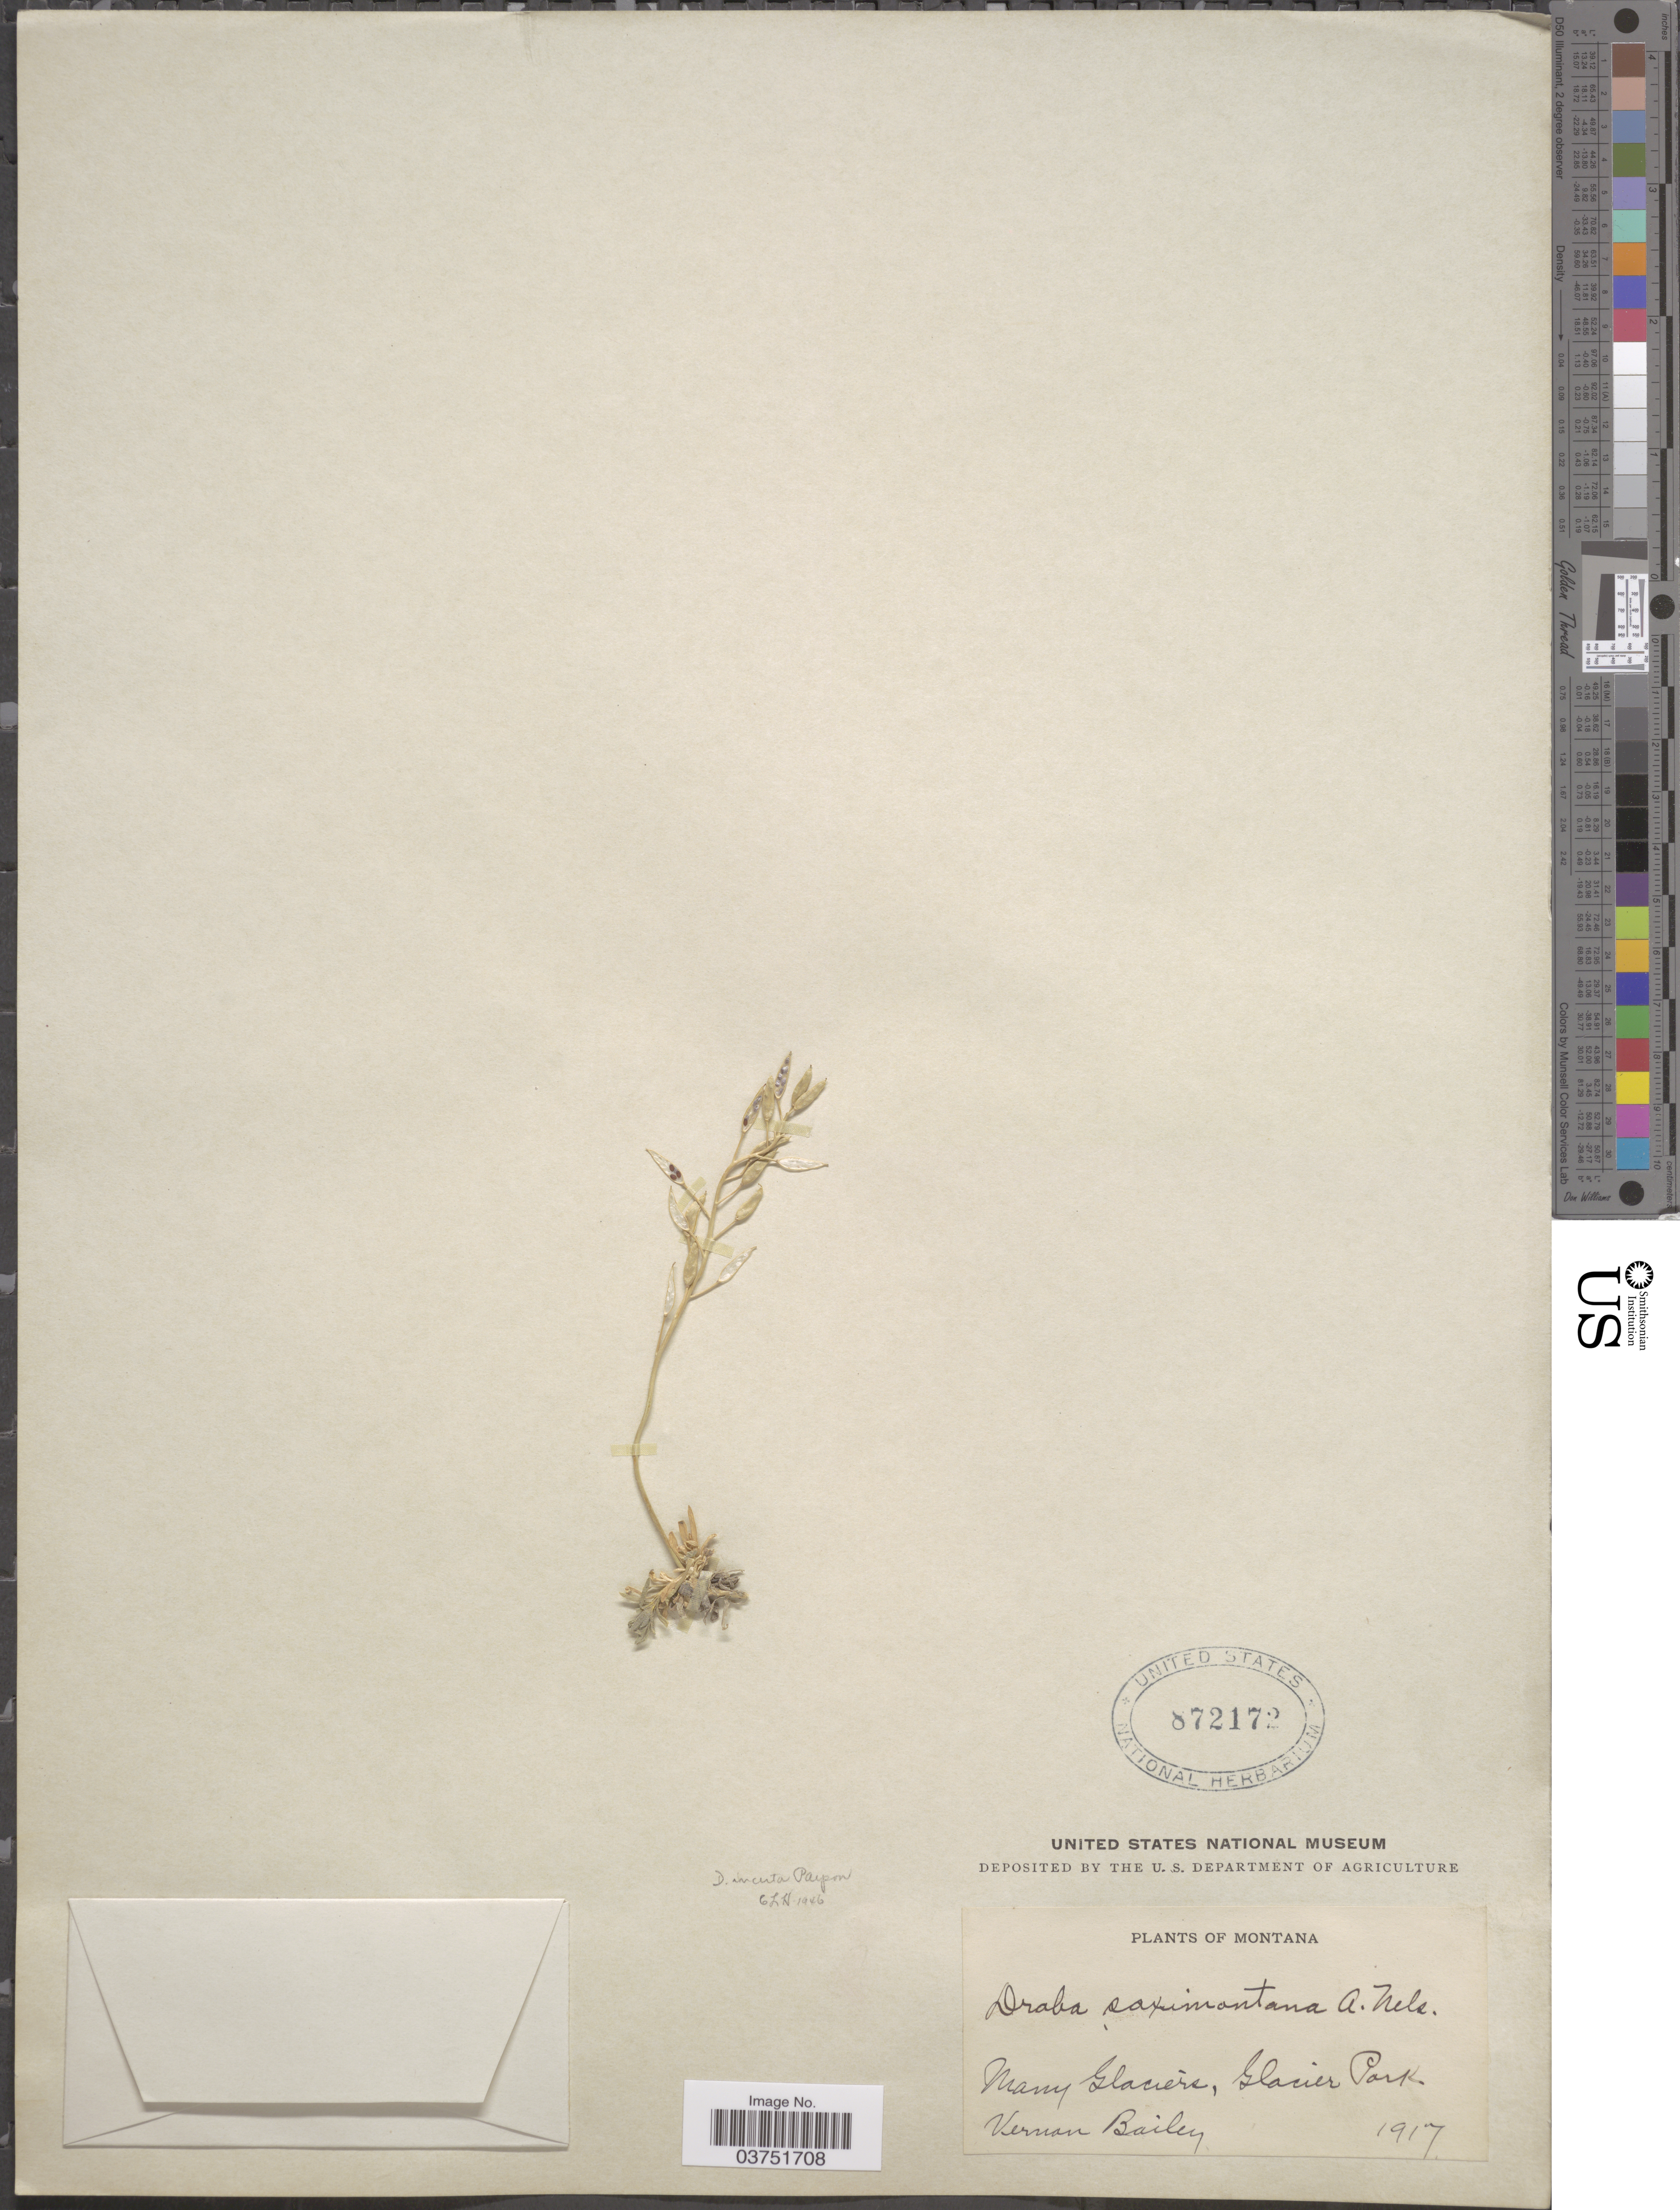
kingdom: Plantae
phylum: Tracheophyta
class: Magnoliopsida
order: Brassicales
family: Brassicaceae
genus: Draba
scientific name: Draba incerta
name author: Payson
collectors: V. O. Bailey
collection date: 1917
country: United States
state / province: Montana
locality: Many Glaciers, Glacier Park.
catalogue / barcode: US 872172